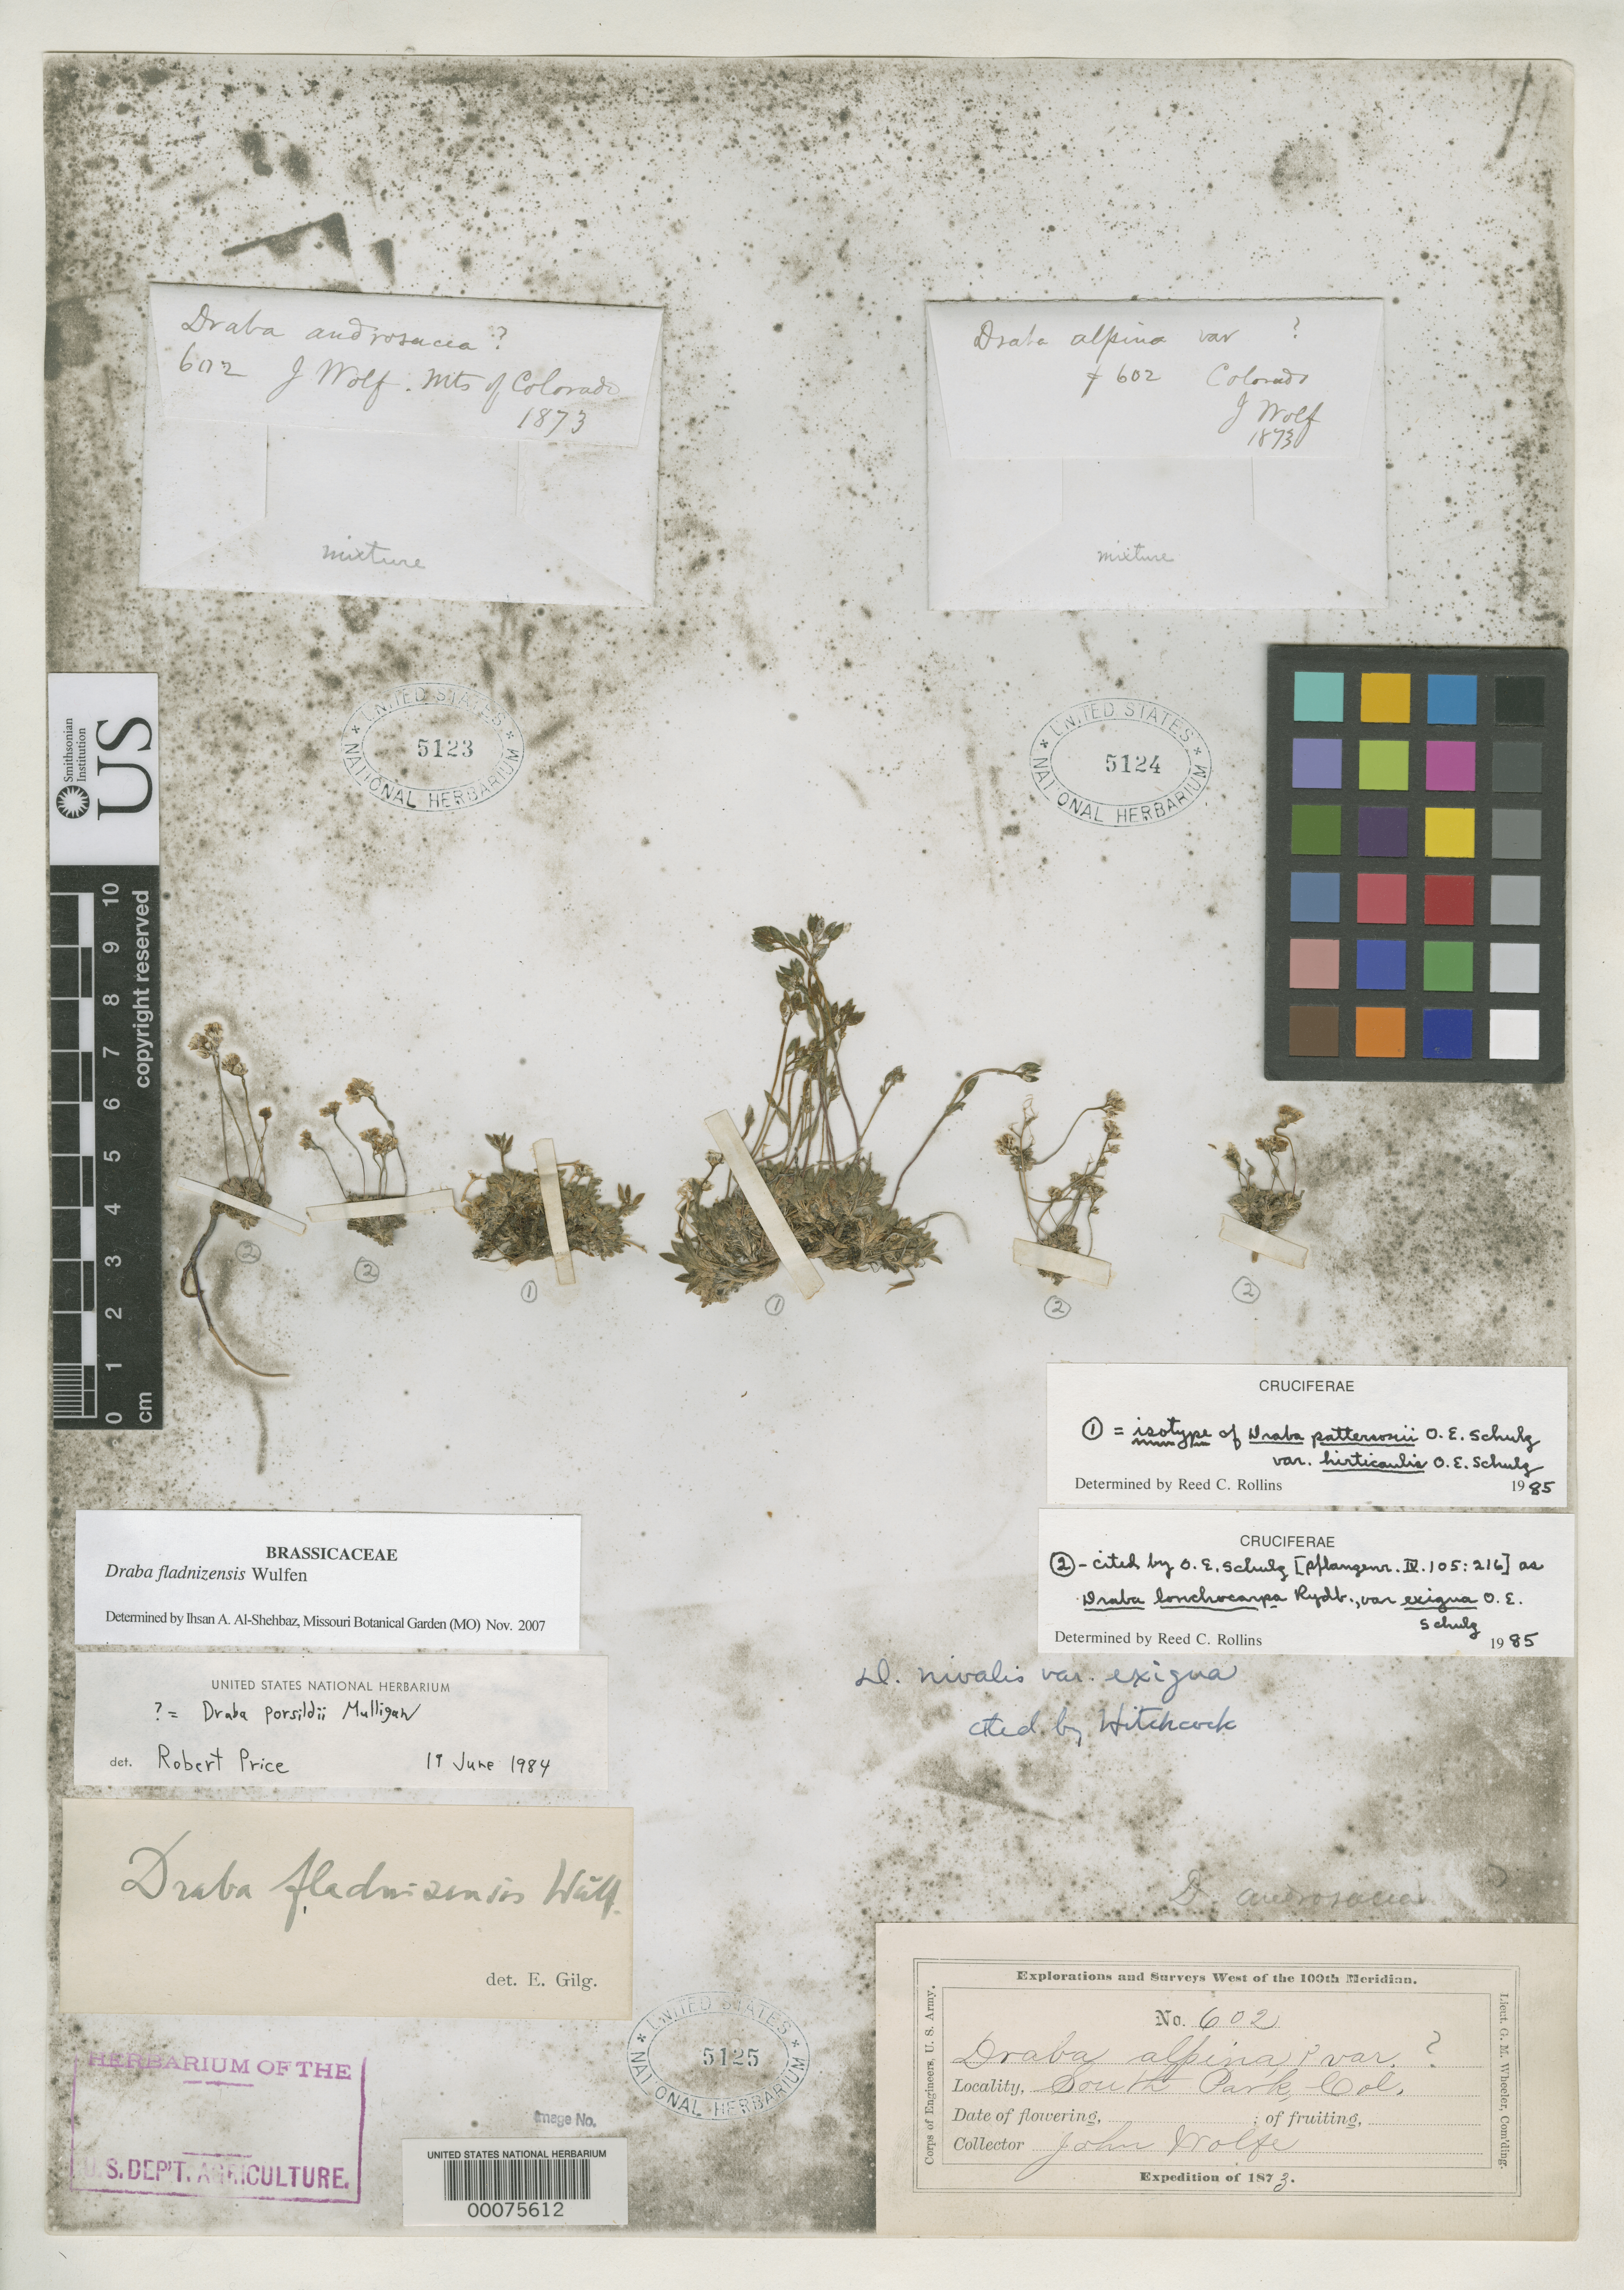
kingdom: Plantae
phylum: Tracheophyta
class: Magnoliopsida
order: Brassicales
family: Brassicaceae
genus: Draba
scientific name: Draba pattersonii var. hirticaulis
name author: O.E. Schulz in Engl.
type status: Isotype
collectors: J. Wolfe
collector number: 602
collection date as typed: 1873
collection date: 1873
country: United States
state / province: Colorado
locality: South Peak.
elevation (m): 3600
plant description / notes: Sheet is mounted with (apparently) 3 different collections, numbered USNH 5123, 5124, 5125 (although all are apparently Wolfe 602); according to annotation by R.C. Collins (1985) specimens are mixture of 2 taxa.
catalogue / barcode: US 5125